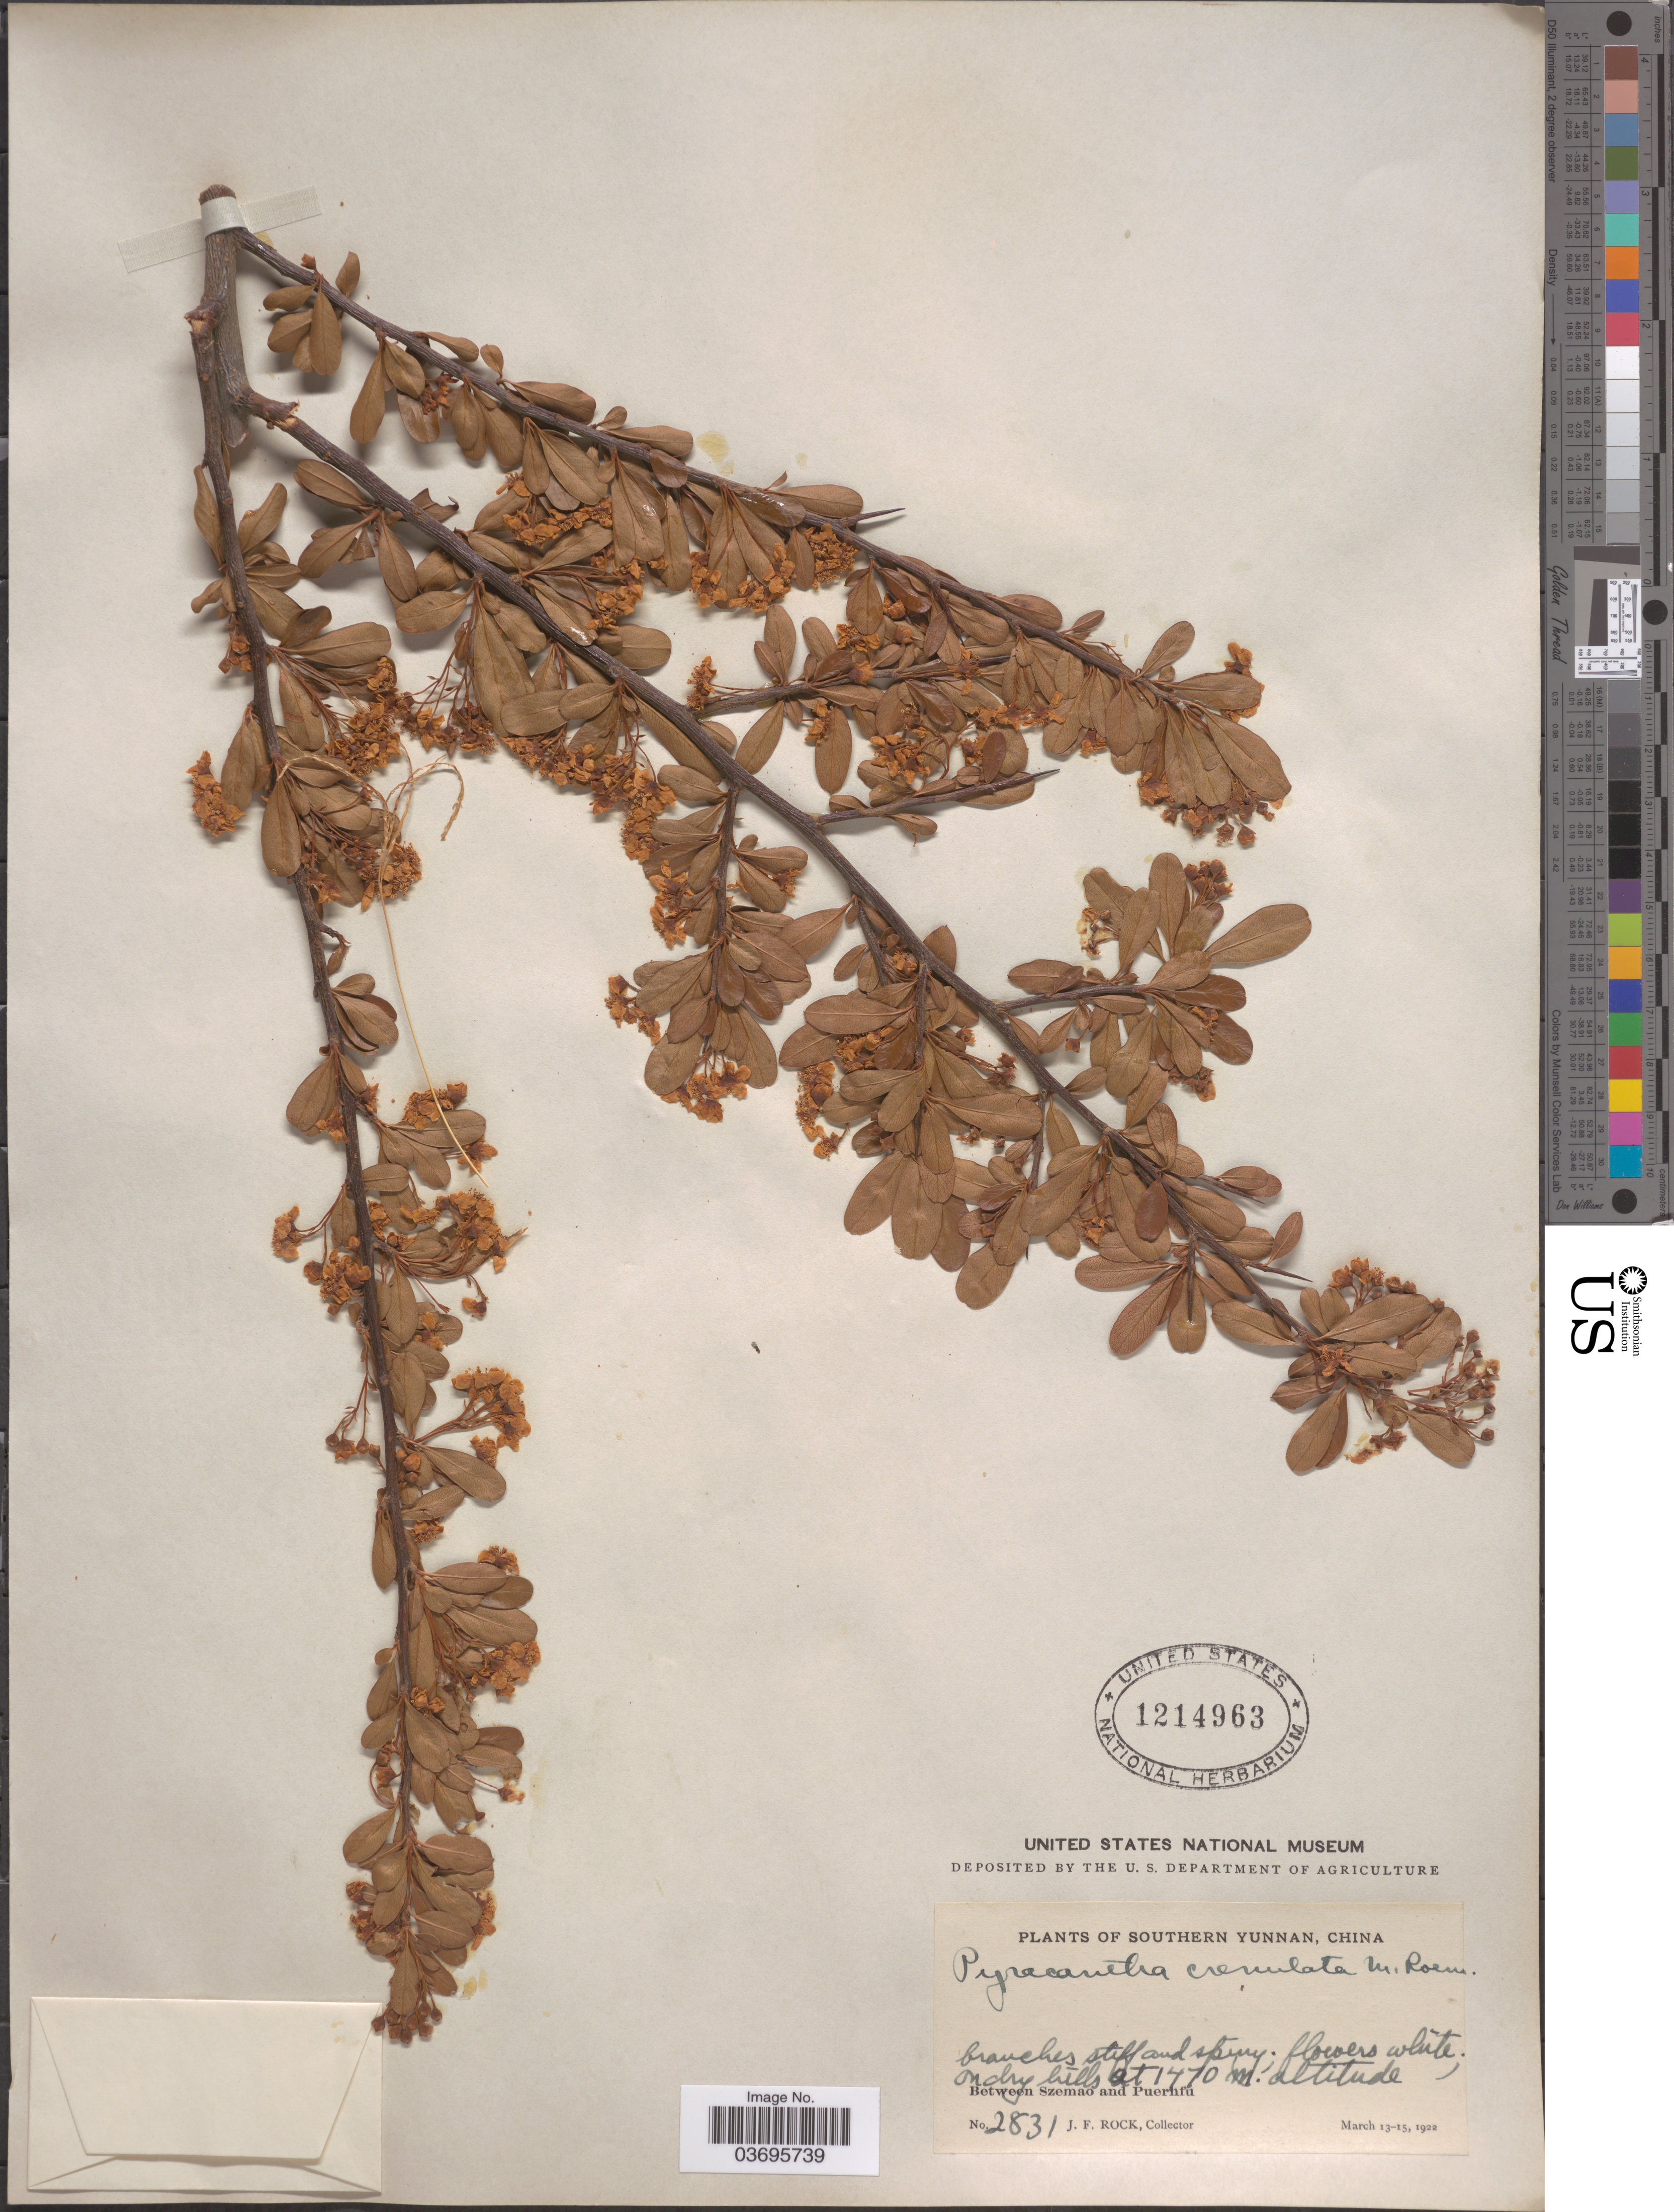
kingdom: Plantae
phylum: Tracheophyta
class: Magnoliopsida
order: Rosales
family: Rosaceae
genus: Pyracantha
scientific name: Pyracantha crenulata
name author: (D. Don) M. Roem.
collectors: J. Rock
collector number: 2831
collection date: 1922-03-13/1922-03-15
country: China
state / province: Yunnan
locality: Southern Yunnan. Between Szemao and Puerhfu.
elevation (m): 1470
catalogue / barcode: US 1214963